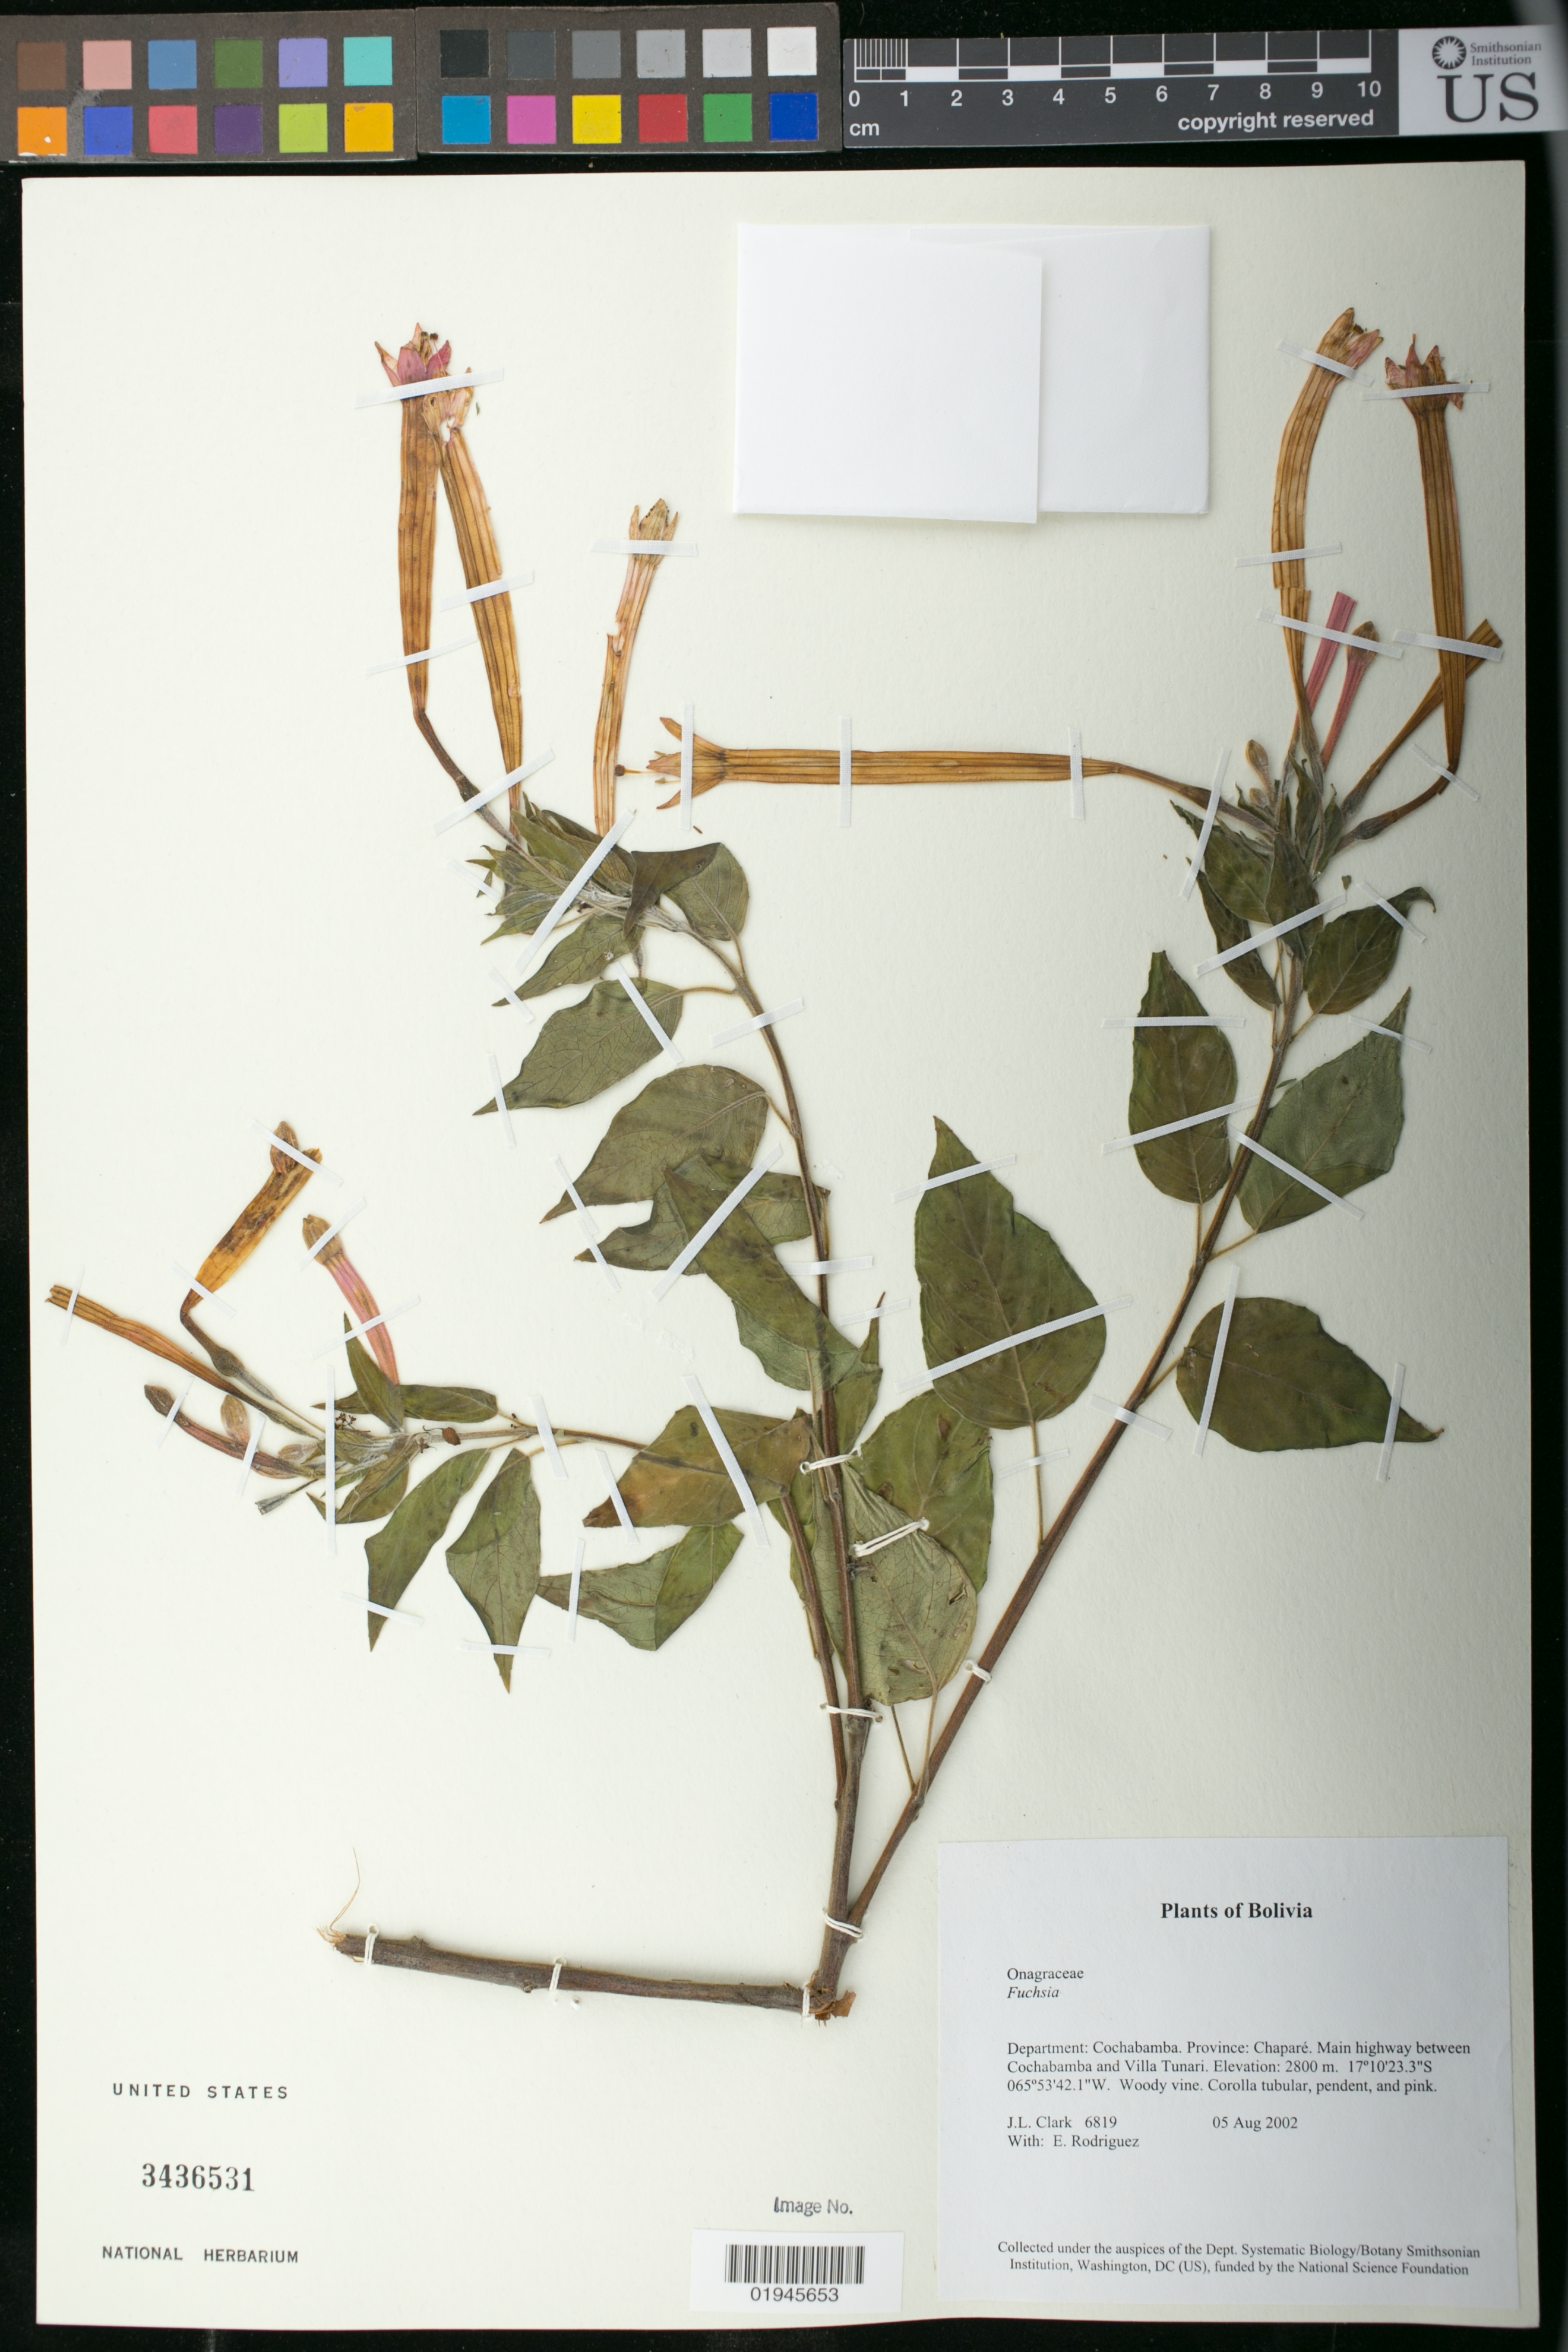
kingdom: Plantae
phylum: Tracheophyta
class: Magnoliopsida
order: Myrtales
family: Onagraceae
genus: Fuchsia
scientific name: Fuchsia garleppiana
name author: Kuntze & Wittm.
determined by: Berry, P. E., (WIS), University of Wisconsin - Madison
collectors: J. L. Clark & E. Rodriguez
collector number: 6819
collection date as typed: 05 Aug 2002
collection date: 2002-08-05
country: Bolivia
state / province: Cochabamba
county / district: Chaparé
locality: Main highway between Cochabamba and Villa Tunari.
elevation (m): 2800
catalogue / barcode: US 3436531